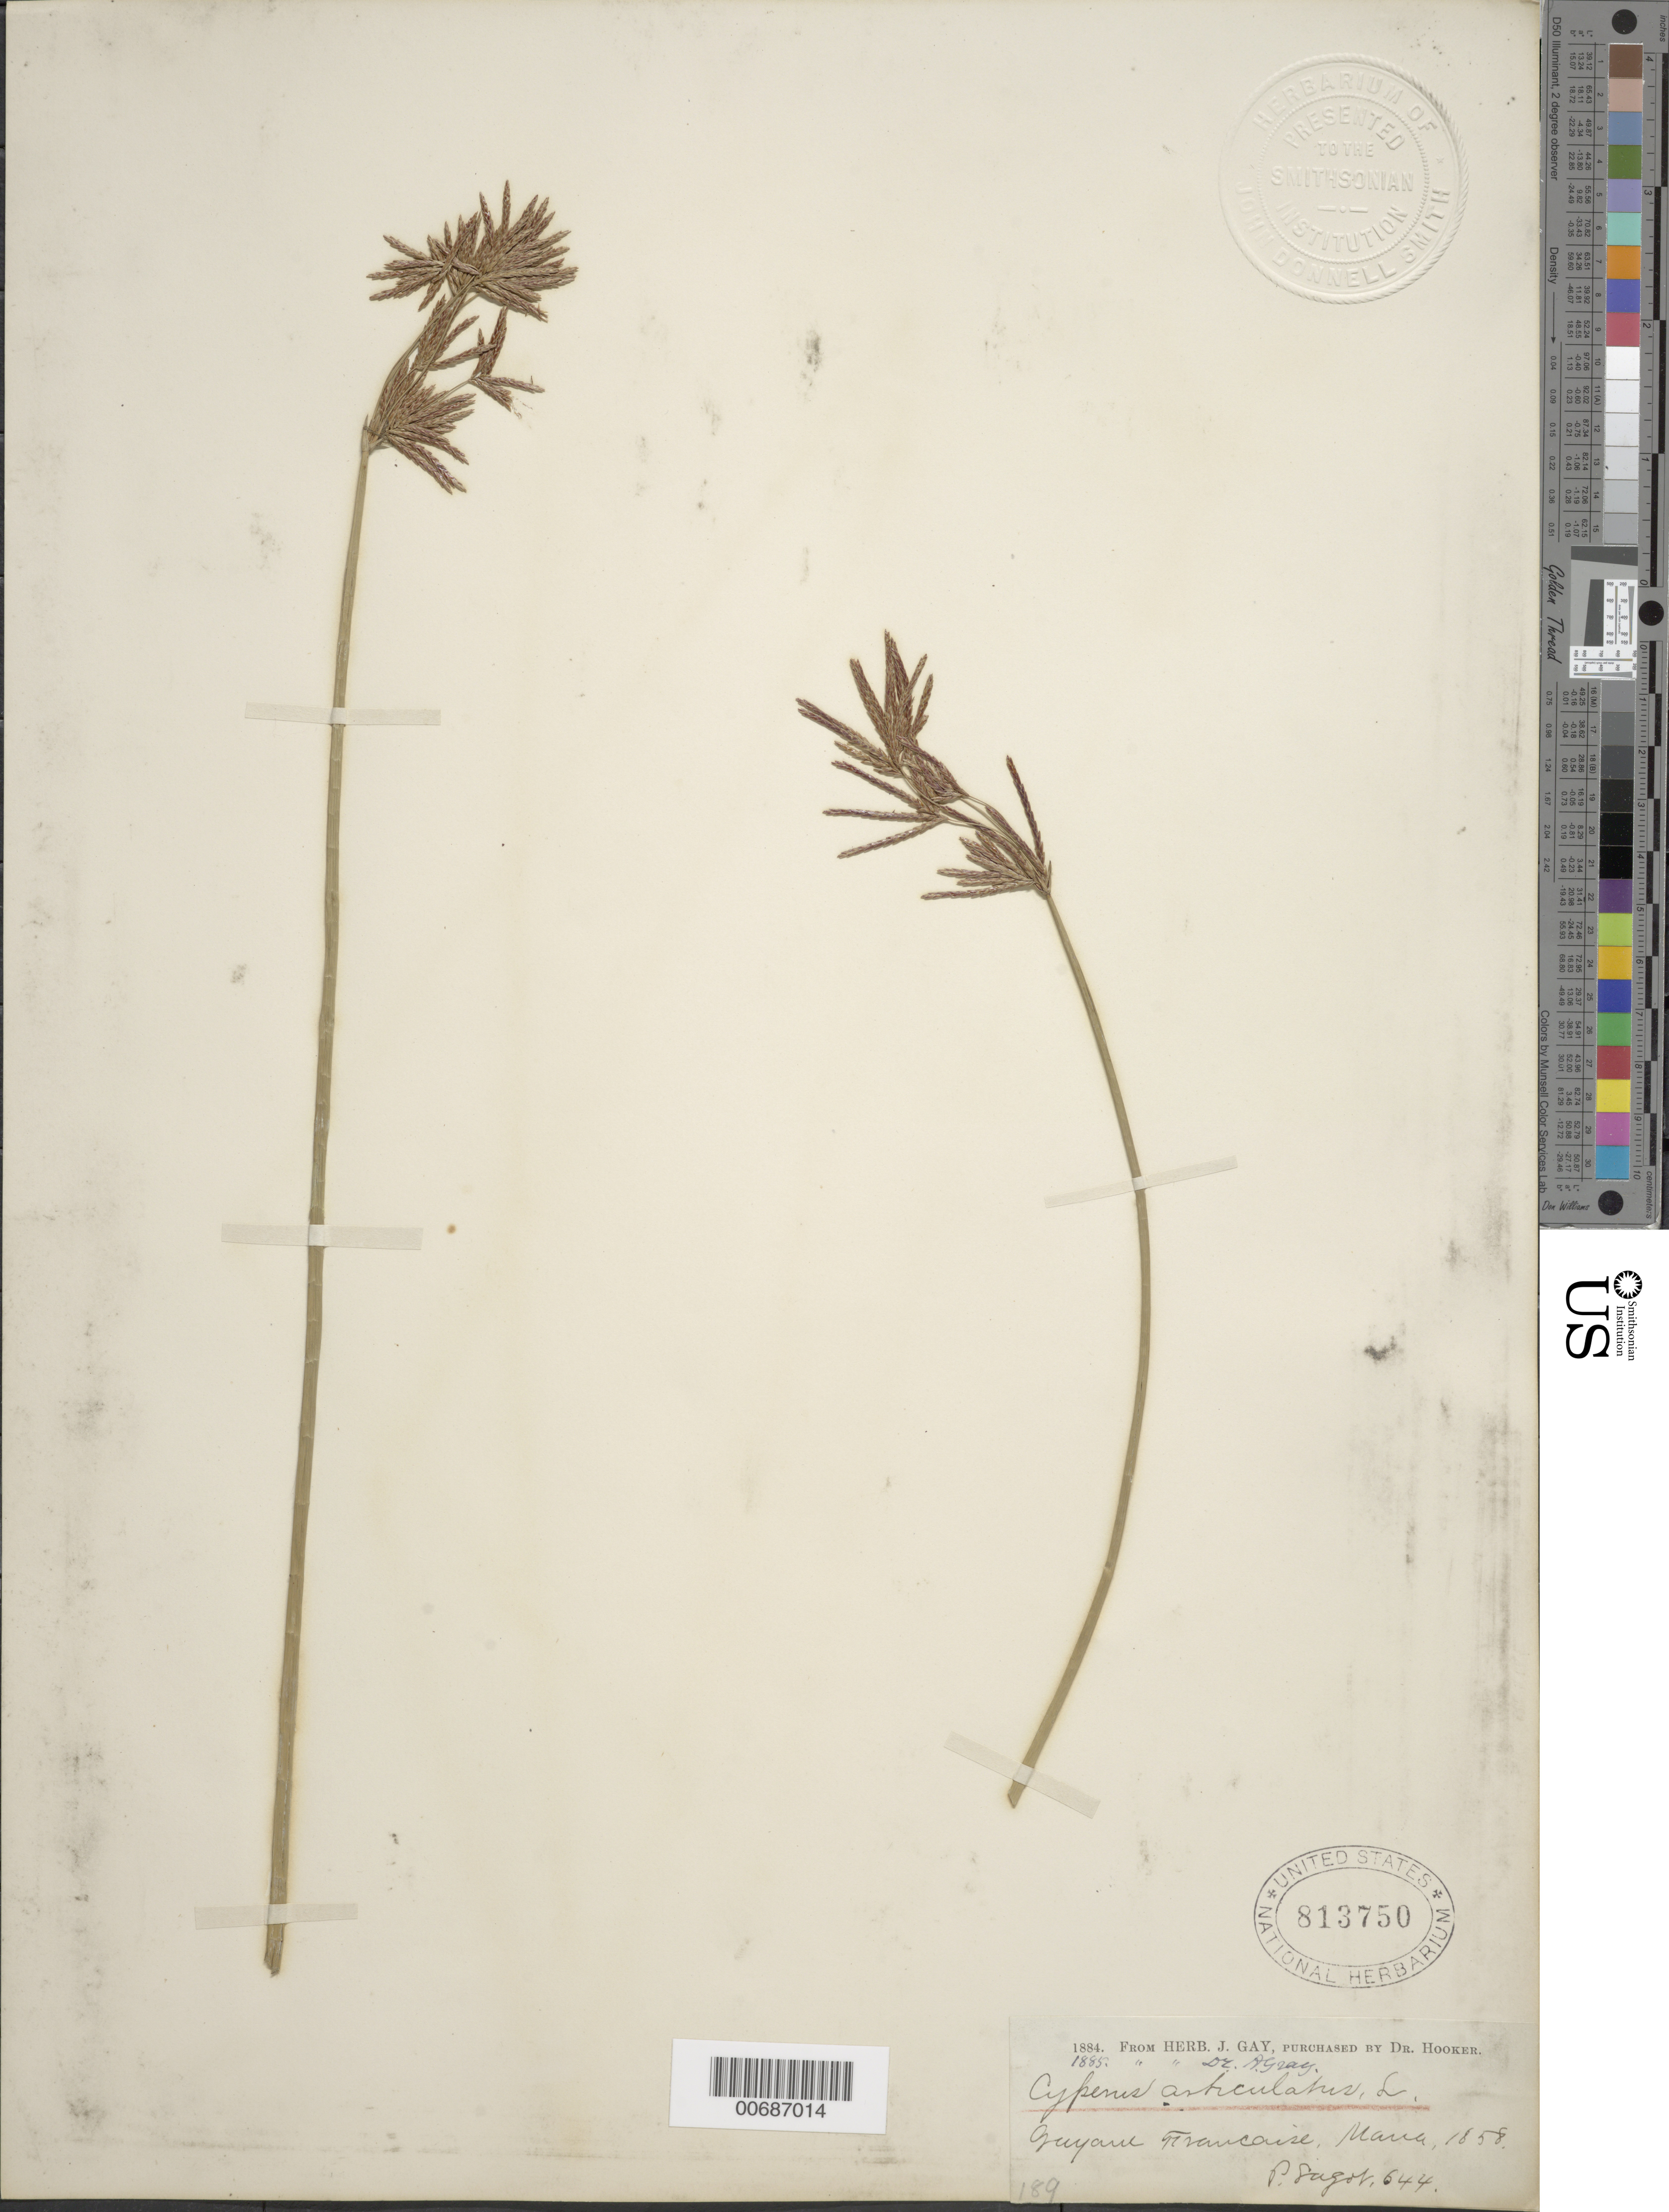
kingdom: Plantae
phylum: Tracheophyta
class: Liliopsida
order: Poales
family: Cyperaceae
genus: Cyperus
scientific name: Cyperus articulatus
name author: L.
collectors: P. A. Sagot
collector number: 644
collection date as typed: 1858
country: French Guiana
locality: Mana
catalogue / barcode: US 813750